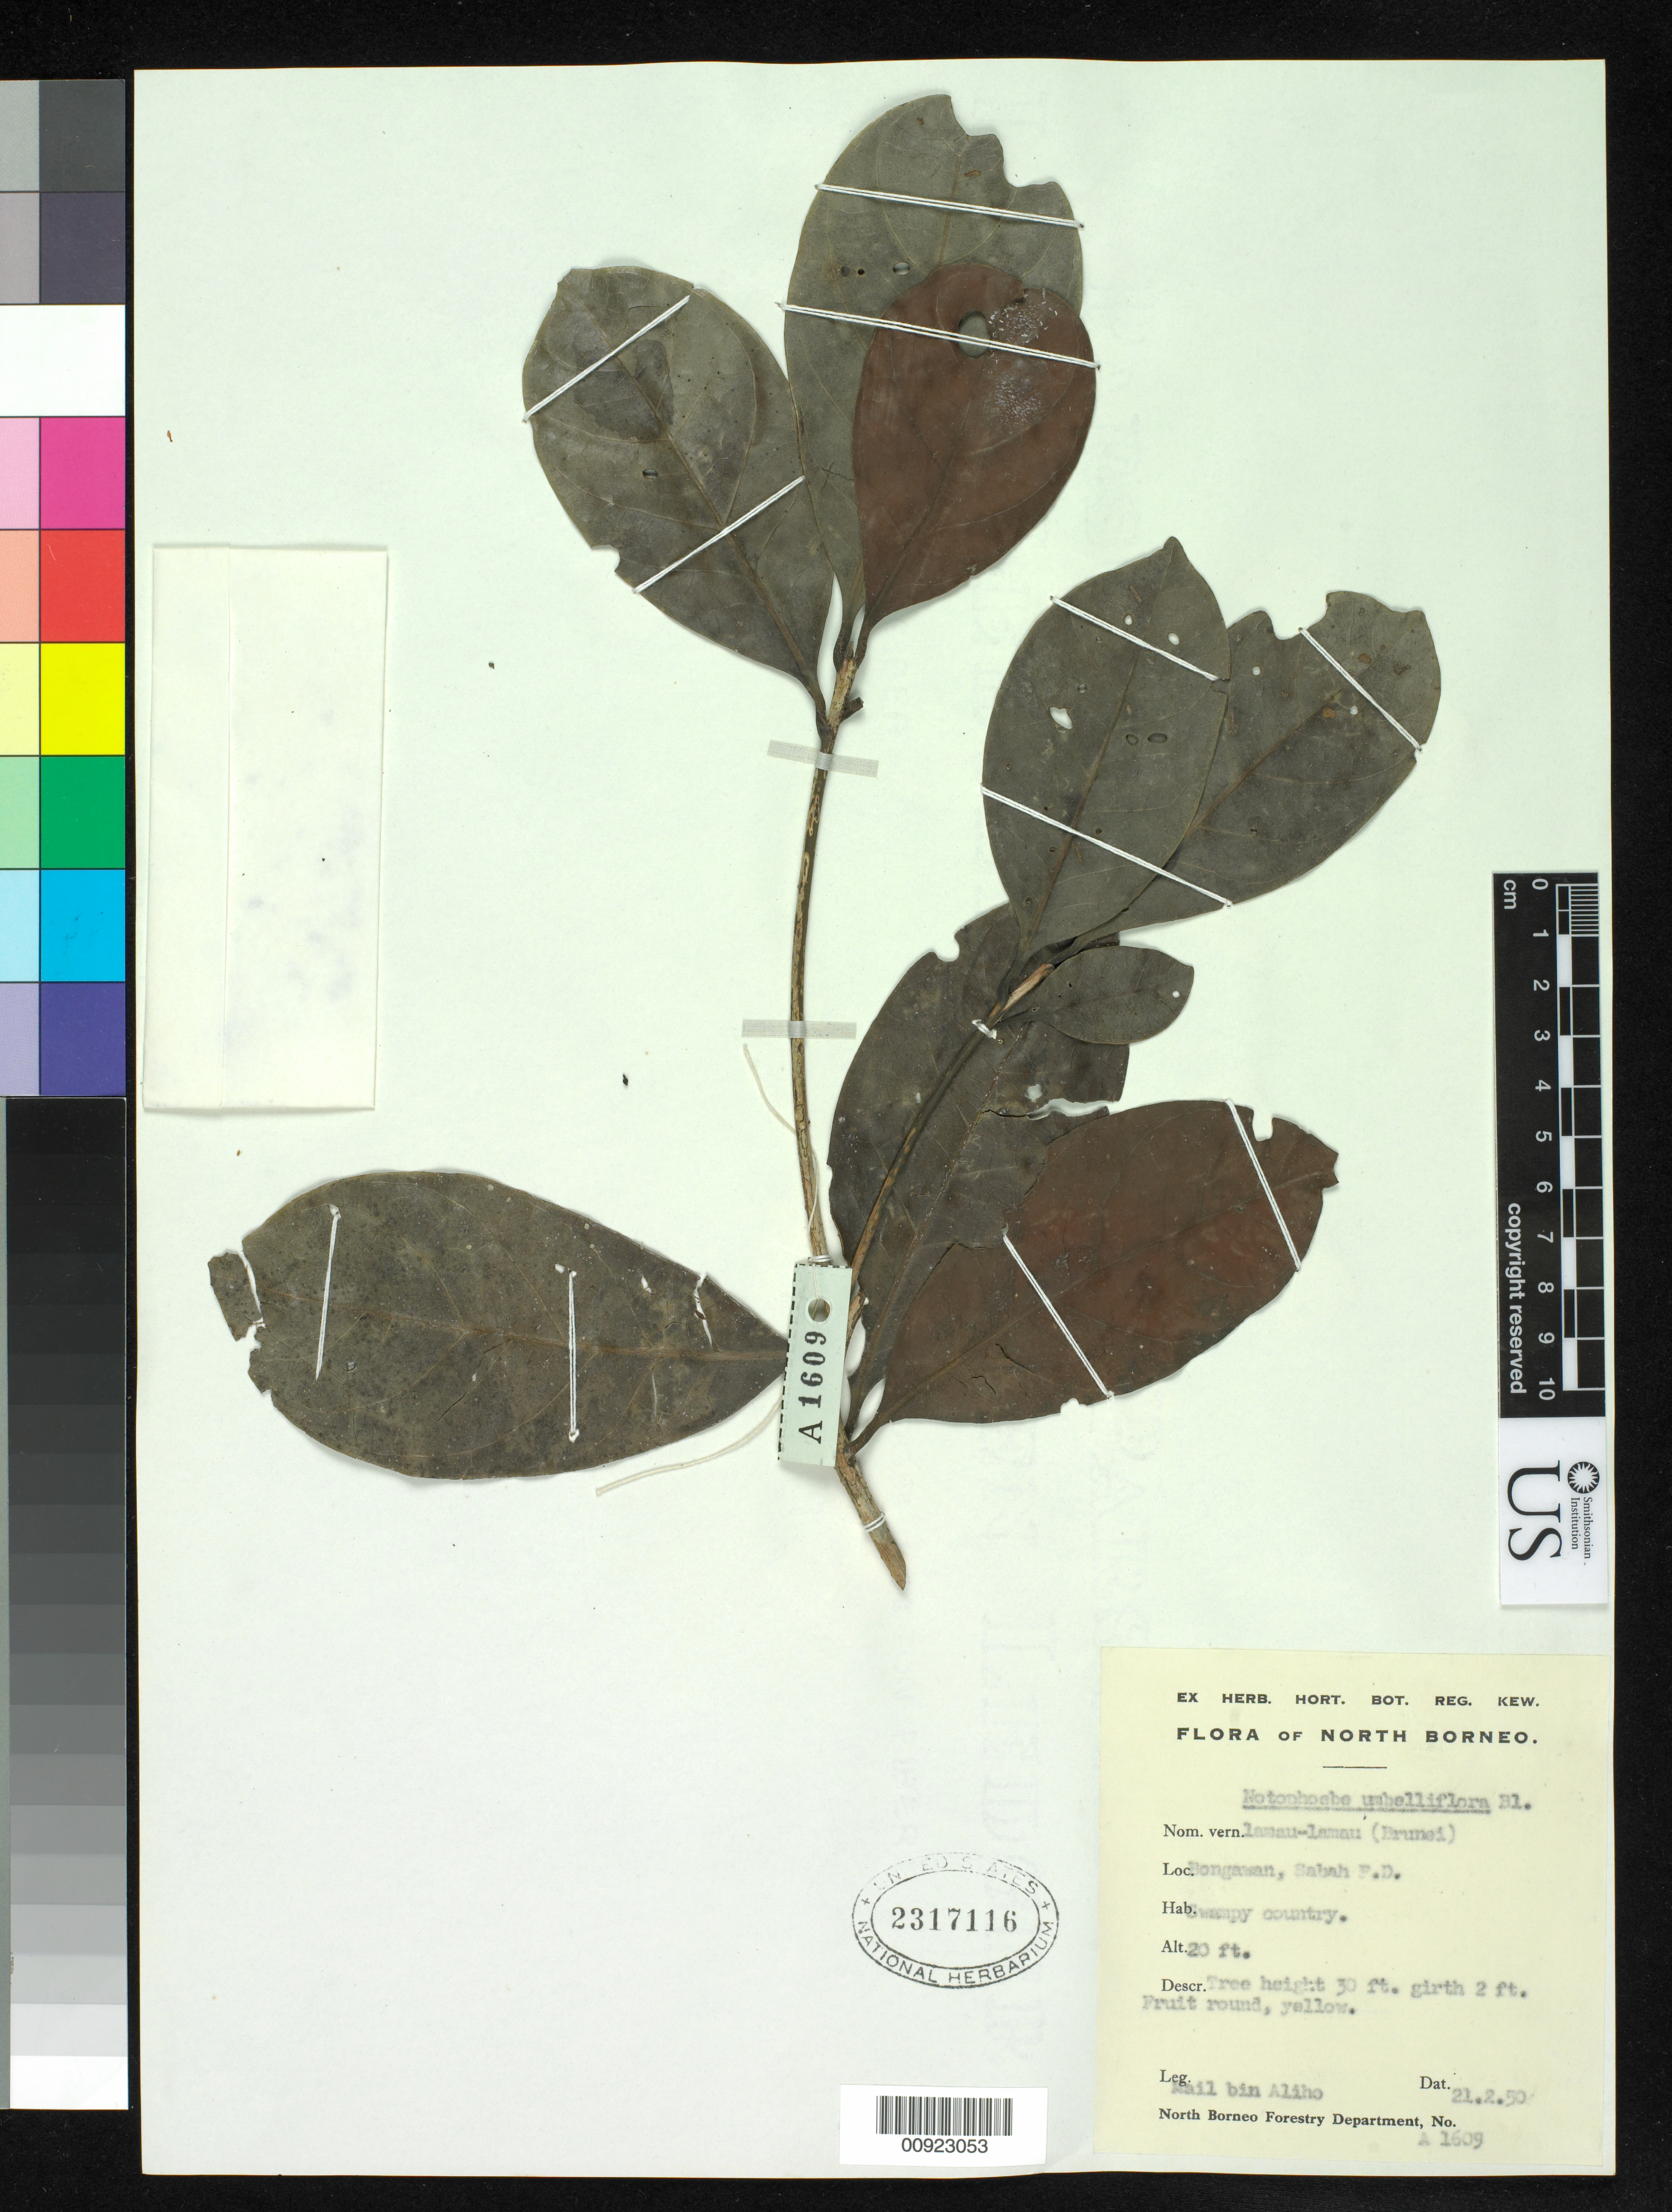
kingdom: Plantae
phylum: Tracheophyta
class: Magnoliopsida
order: Laurales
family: Lauraceae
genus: Nothaphoebe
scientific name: Nothaphoebe umbelliflora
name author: (Blume) Blume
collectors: A. Mail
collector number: A 1609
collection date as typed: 21 Feb 1950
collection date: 1950-02-21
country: Malaysia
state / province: Sabah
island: Borneo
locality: Hongawan, Sabah F.D.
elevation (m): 6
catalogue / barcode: US 2317116